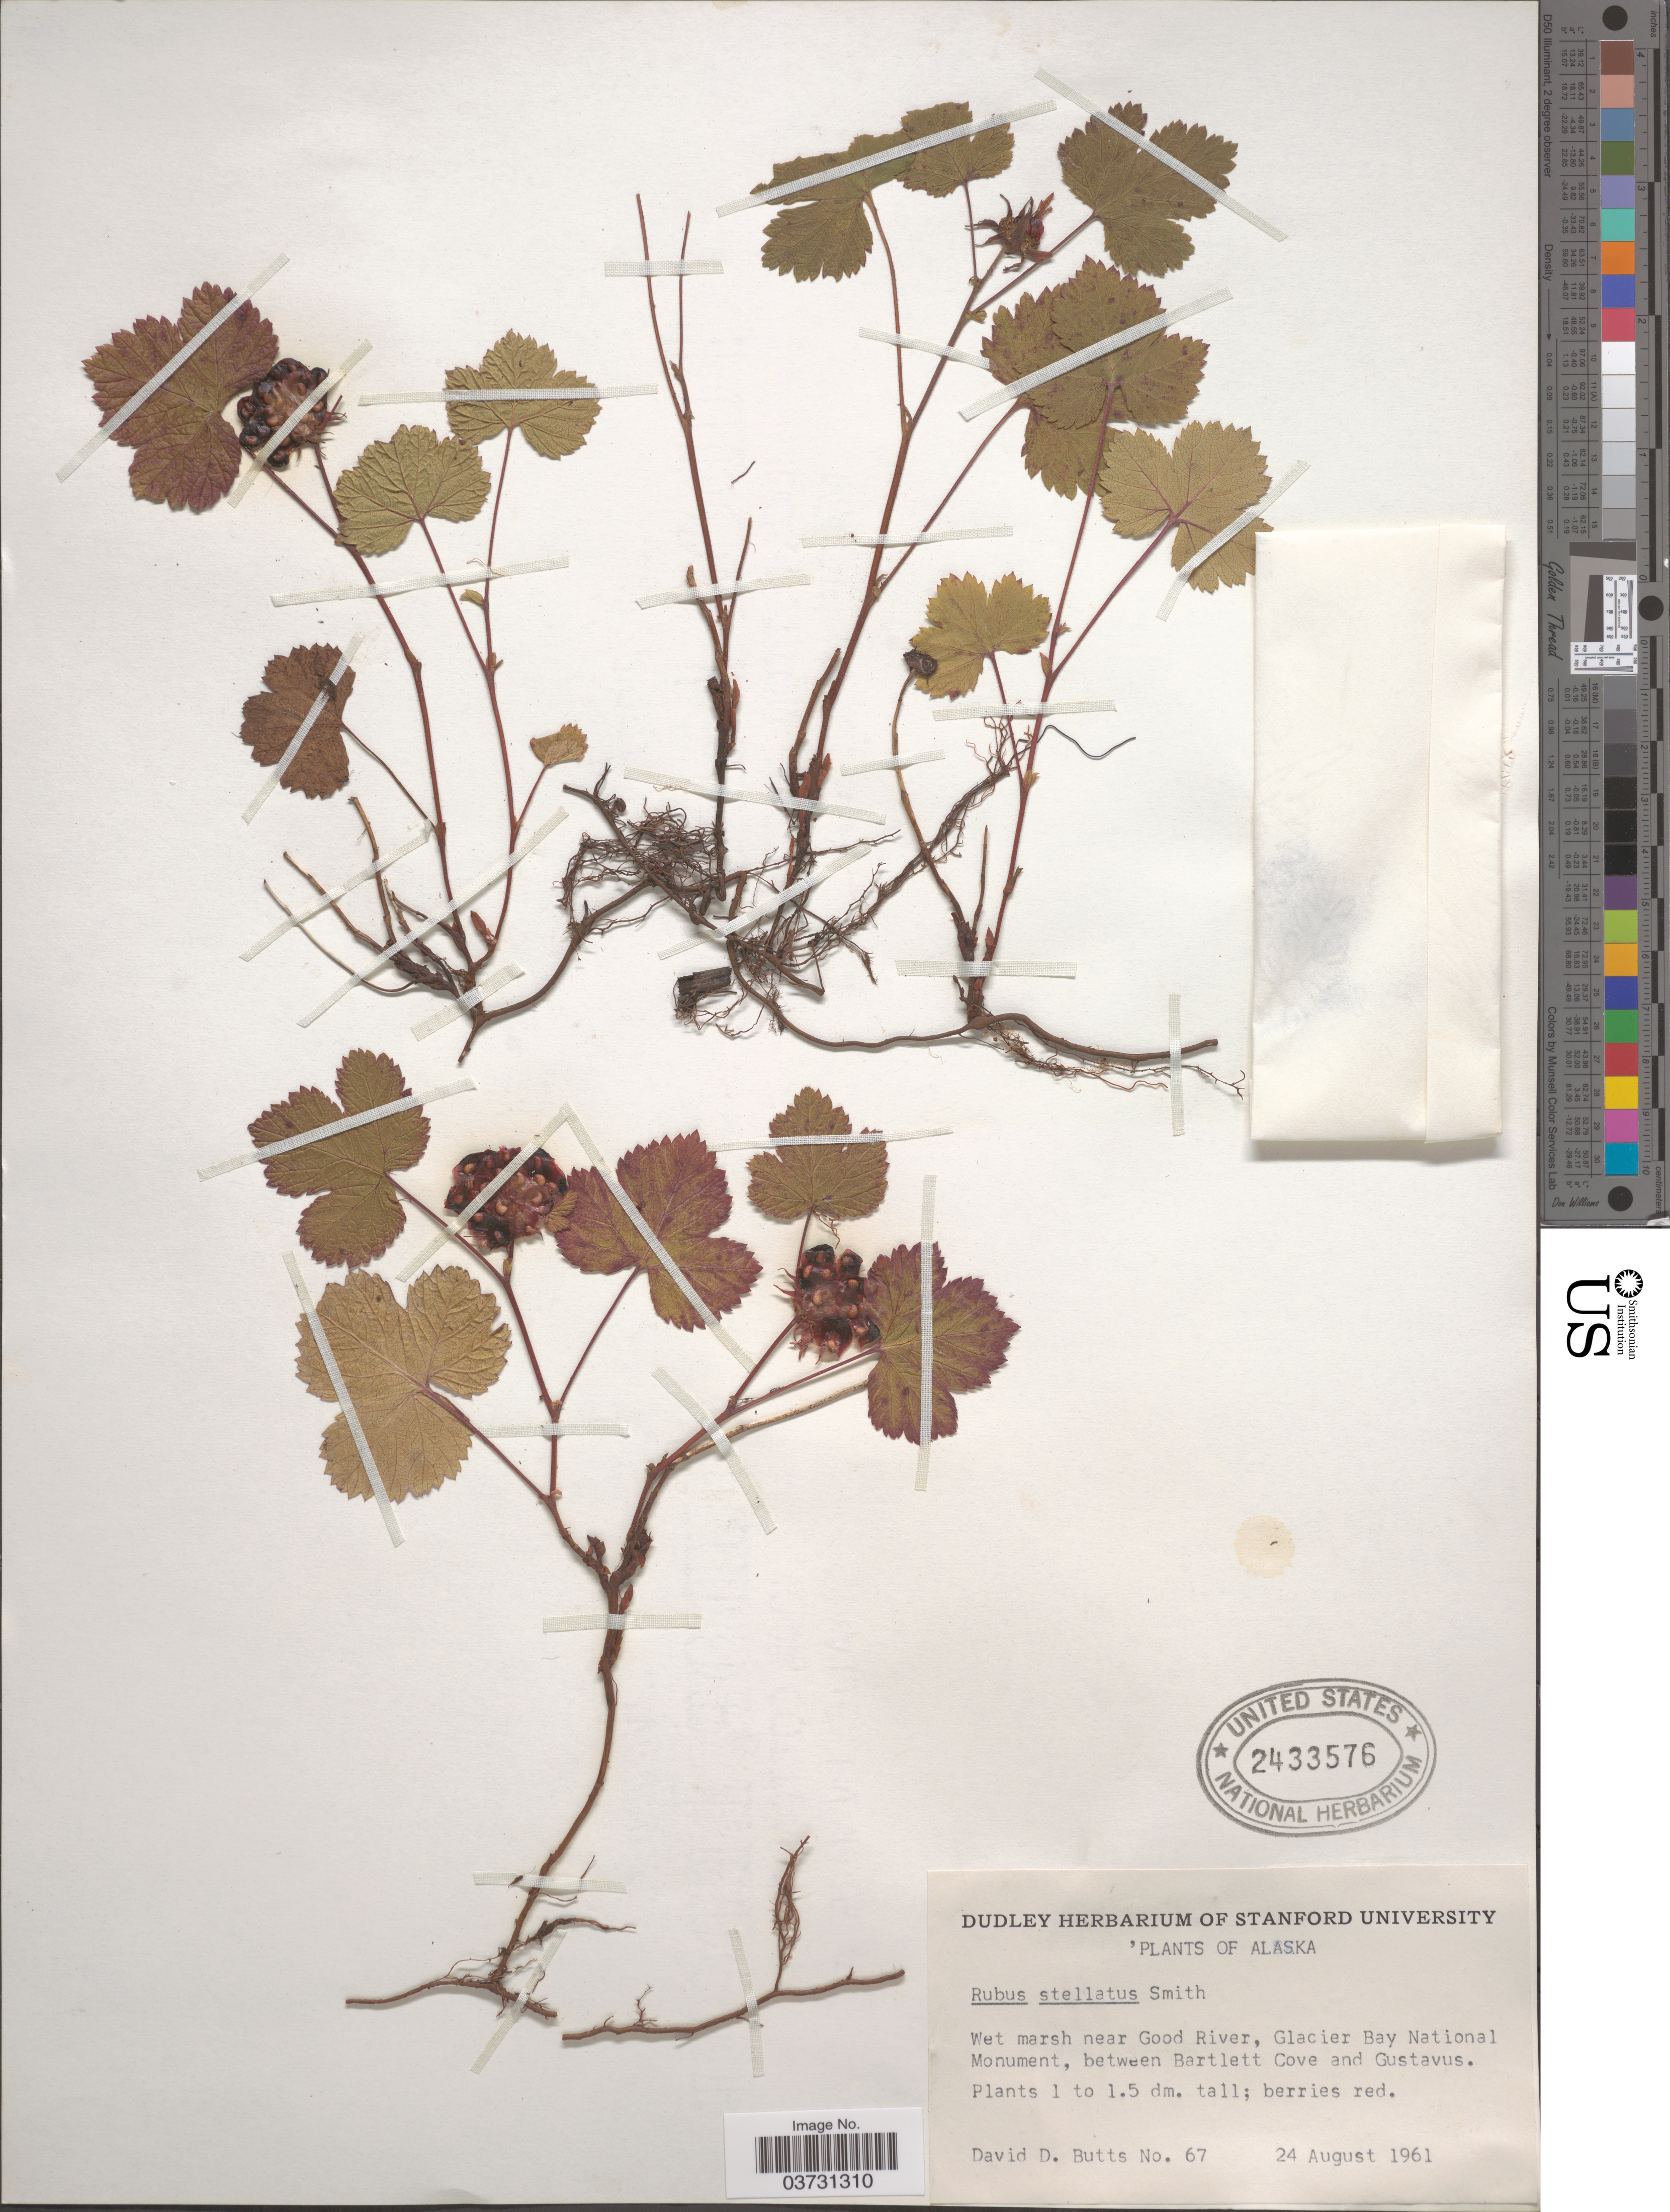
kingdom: Plantae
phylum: Tracheophyta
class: Magnoliopsida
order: Rosales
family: Rosaceae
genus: Rubus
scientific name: Rubus stellatus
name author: Sm.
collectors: D. Butts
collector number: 67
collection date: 1961-08-24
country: United States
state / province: Alaska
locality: Wet marsh near Good River, Glacier Bay National Monument, between Bartlett Cove and Gustavus.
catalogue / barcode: US 2433576